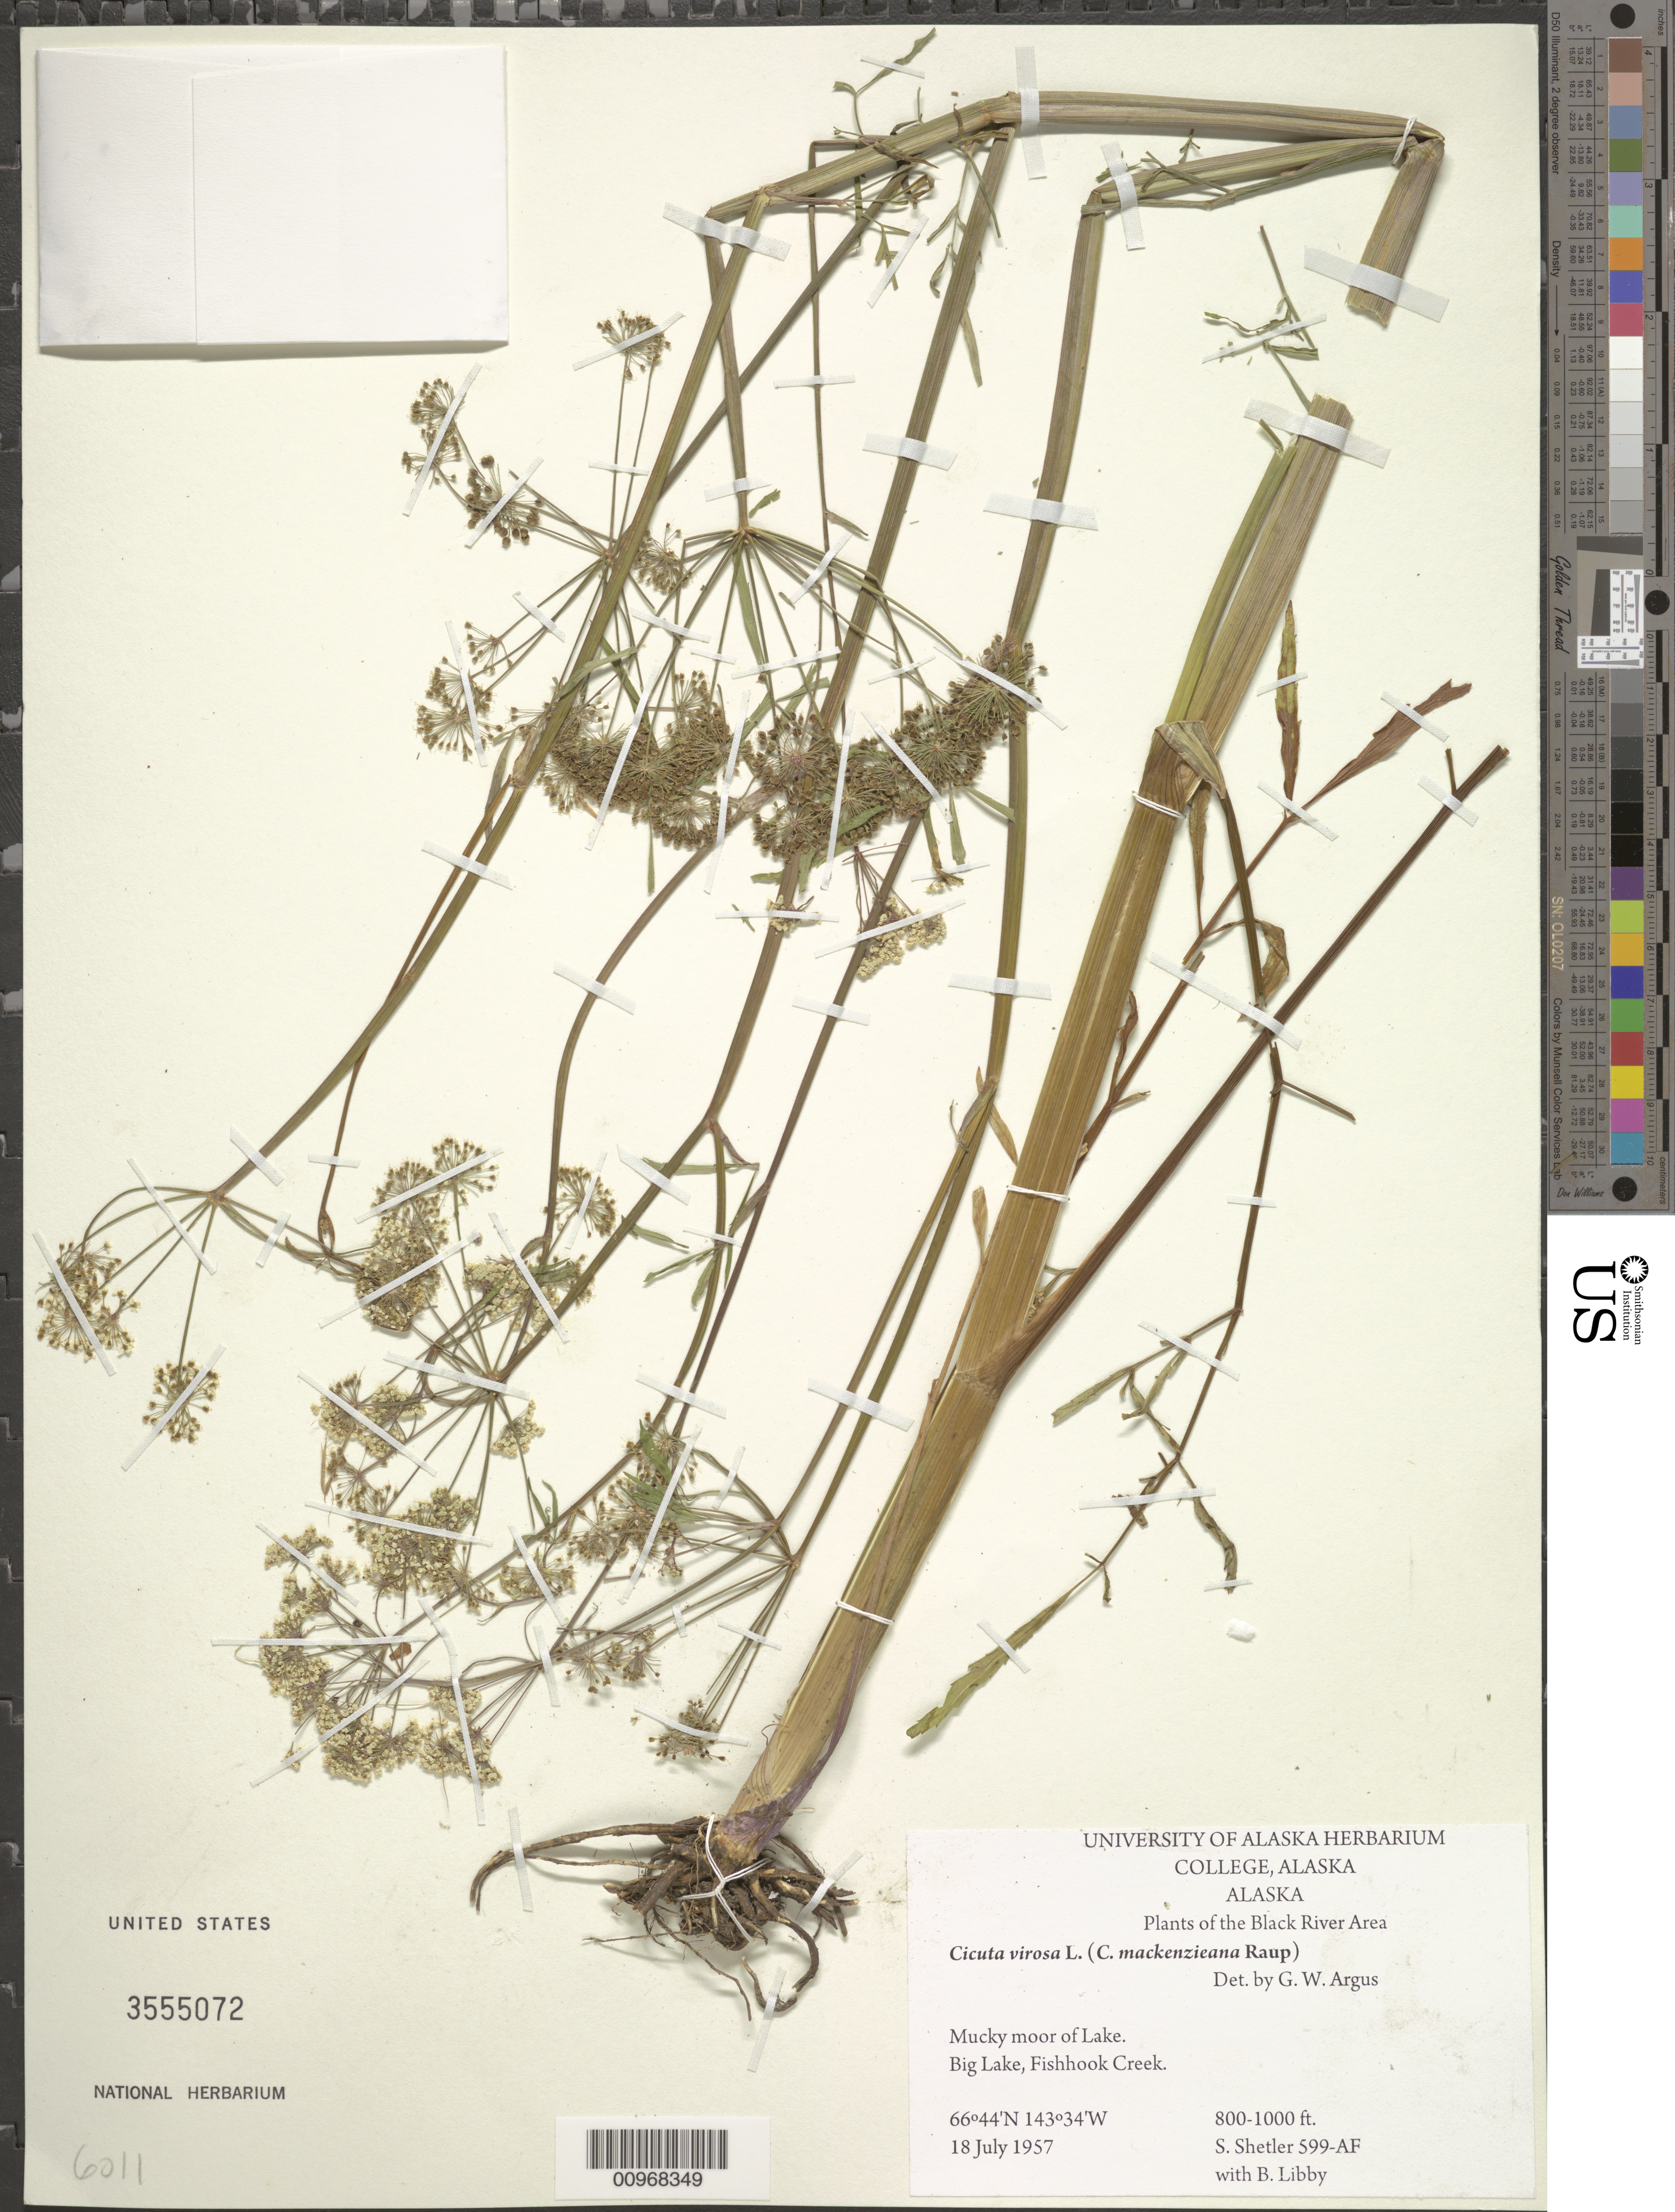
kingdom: Plantae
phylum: Tracheophyta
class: Magnoliopsida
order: Apiales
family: Apiaceae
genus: Cicuta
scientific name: Cicuta mackenzieana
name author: Raup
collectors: S. Shetler & B. Libby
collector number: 599-AF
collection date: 1957-07-18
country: United States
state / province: Alaska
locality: Black River Area. Mucky moor of Lake. Big Lake, Fishhook Creek.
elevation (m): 244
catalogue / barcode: US 3555072